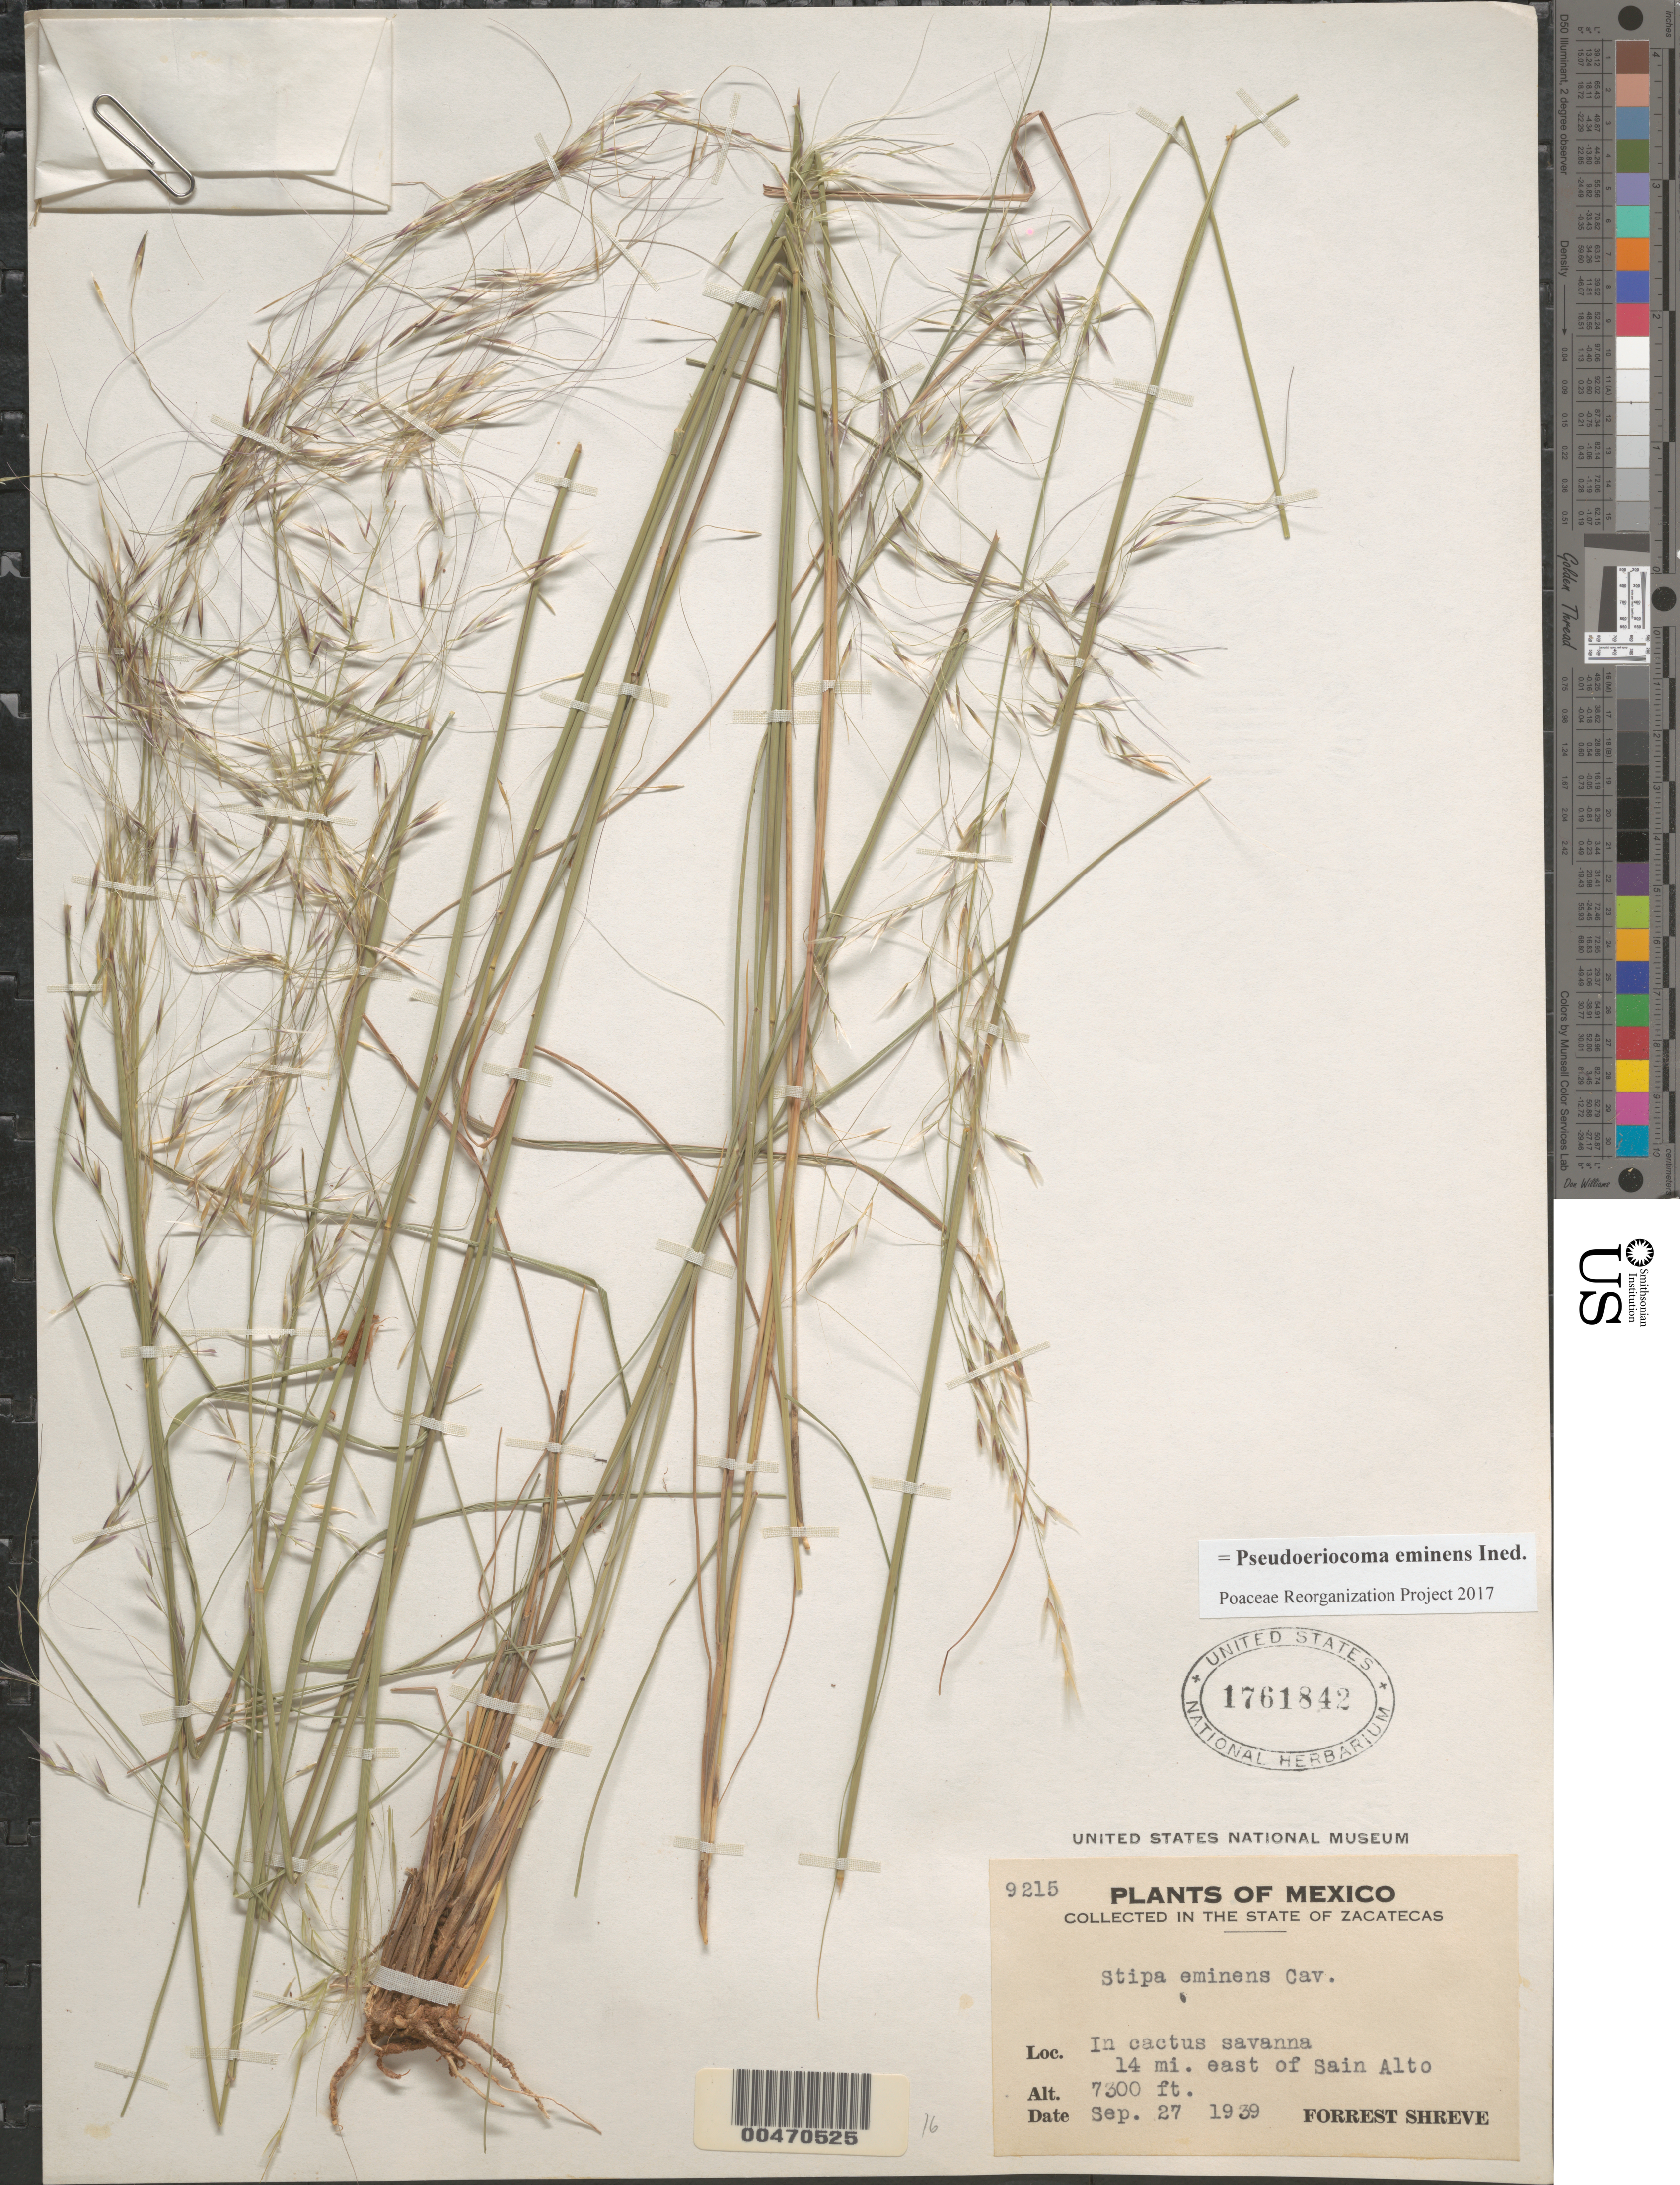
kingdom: Plantae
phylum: Tracheophyta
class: Liliopsida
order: Poales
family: Poaceae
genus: Pseudoeriocoma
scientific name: Pseudoeriocoma eminens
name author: (Cav.) Romasch.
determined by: Poaceae Reorganization Project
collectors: F. Shreve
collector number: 9215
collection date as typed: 27 Sep 1939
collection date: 1939-09-27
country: Mexico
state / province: Zacatecas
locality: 14 mi E of San Alto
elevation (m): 2225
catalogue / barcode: US 1761842